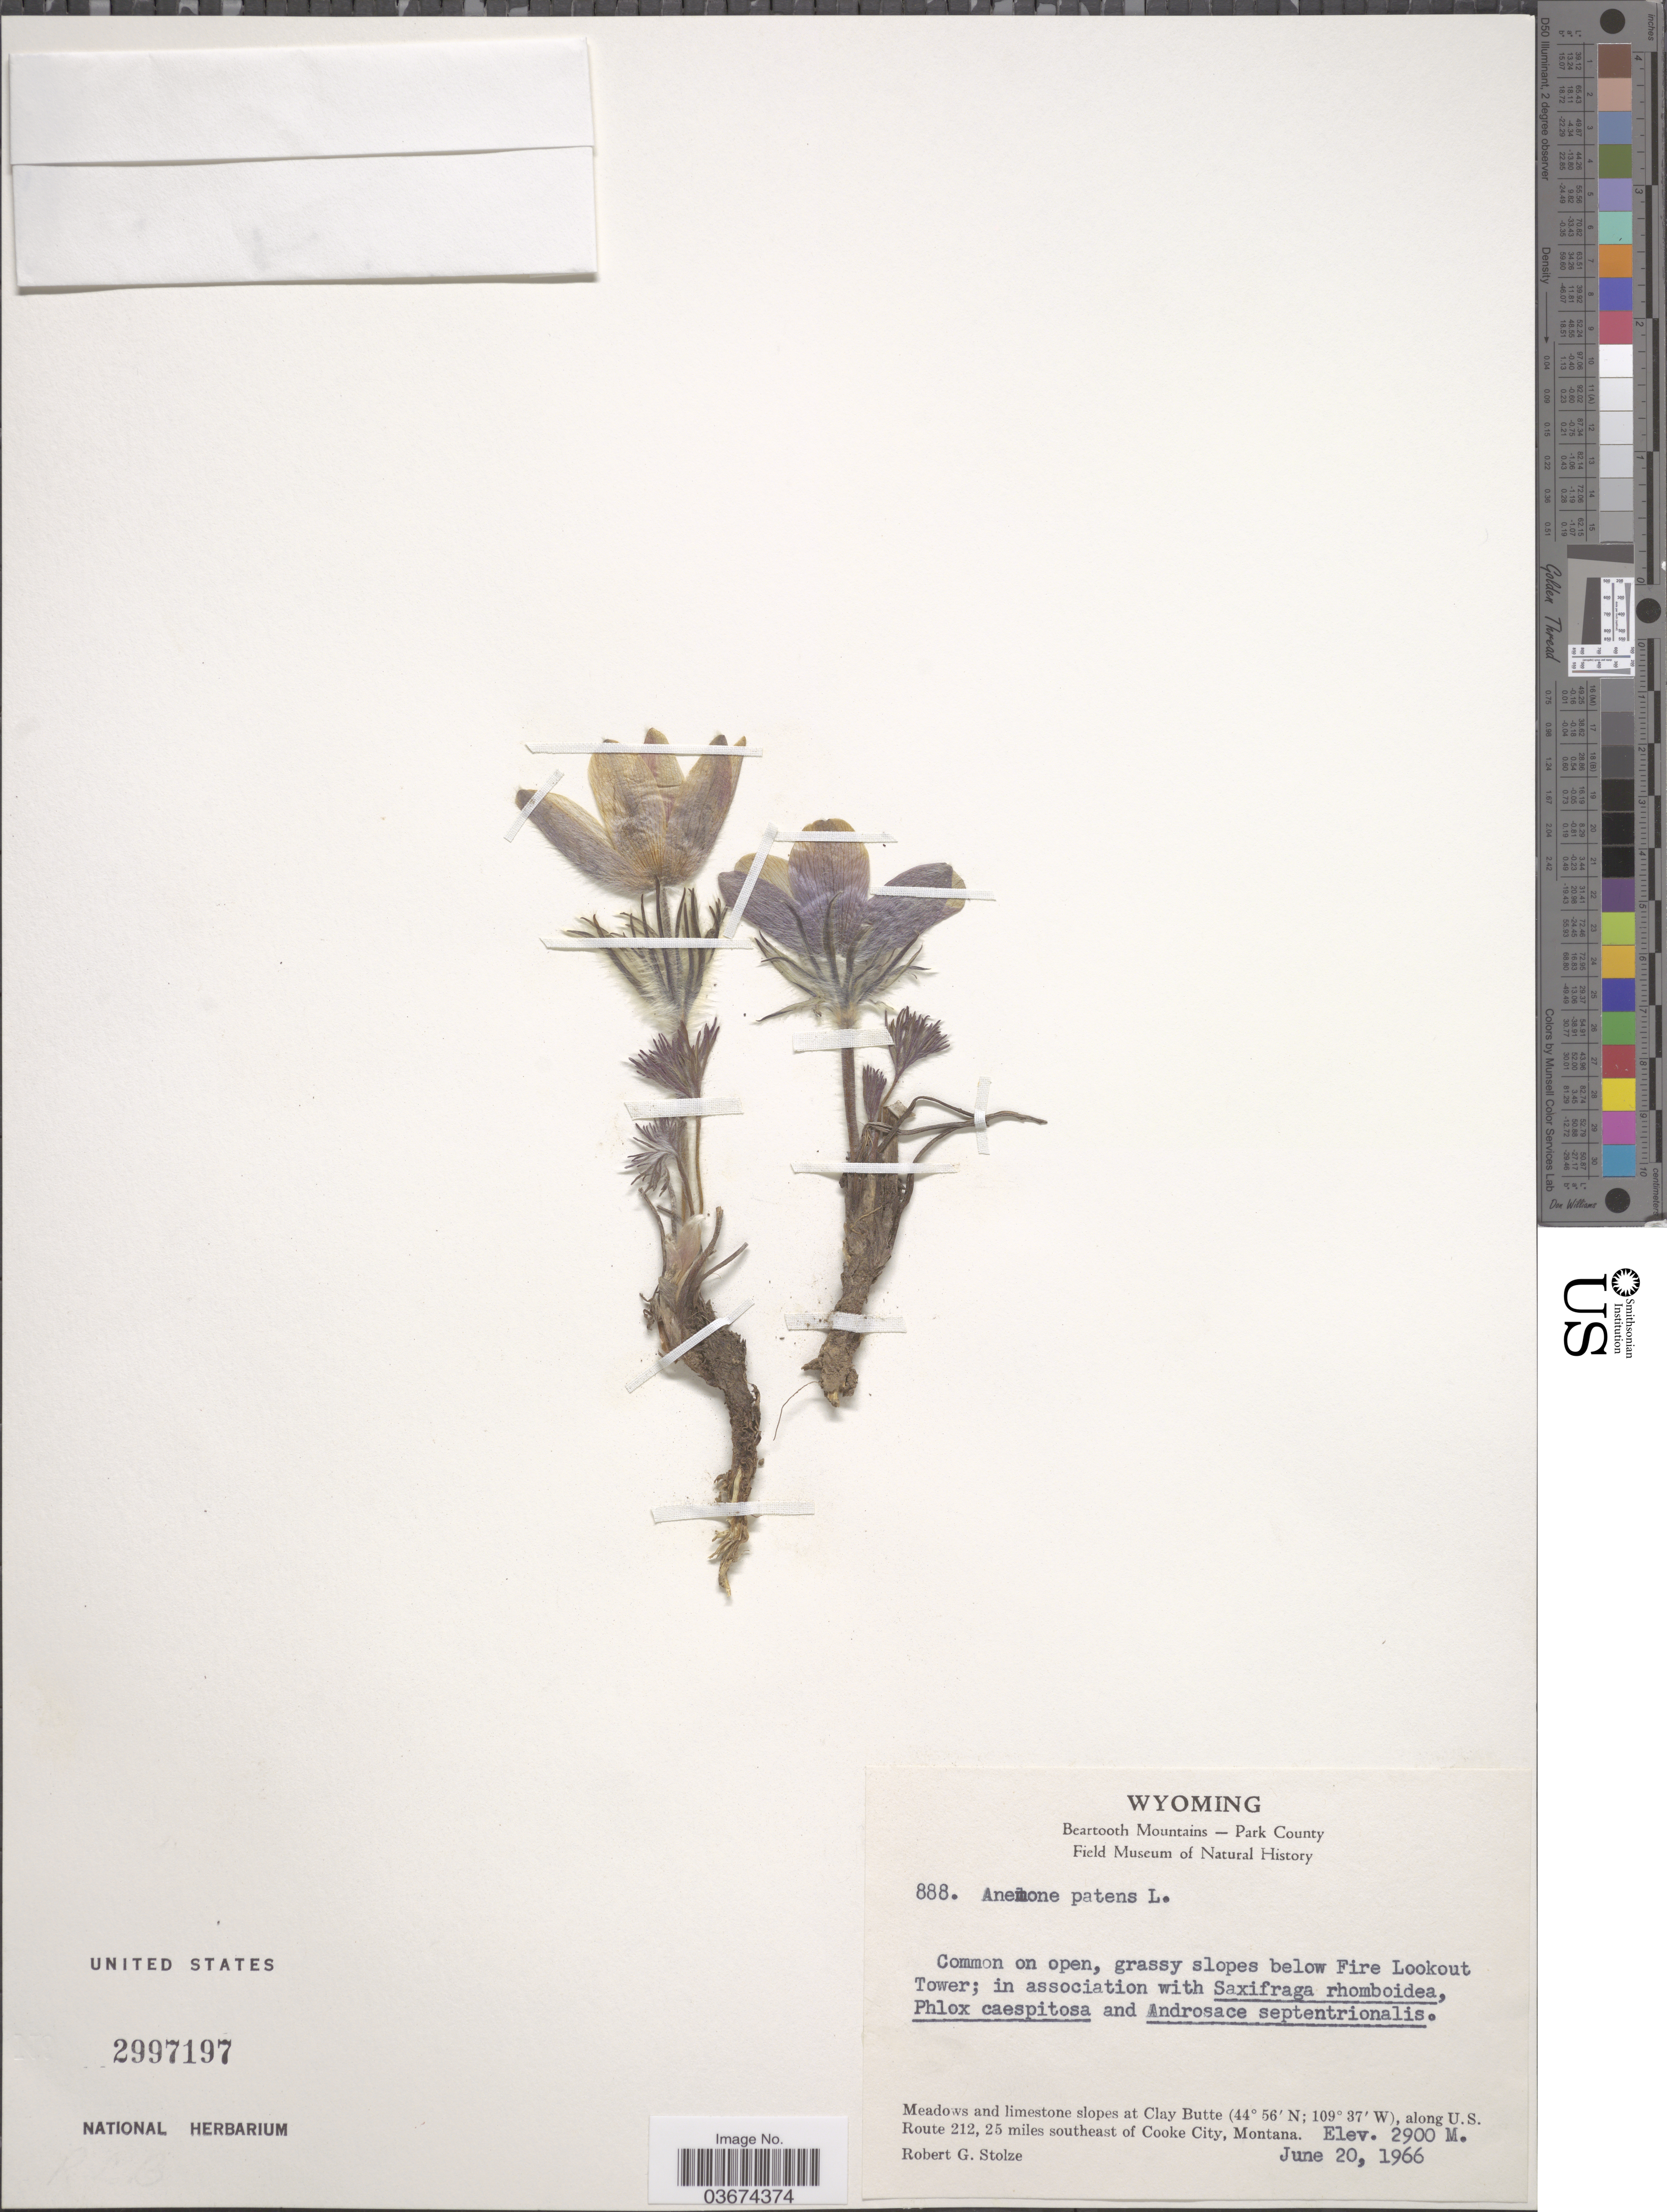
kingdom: Plantae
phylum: Tracheophyta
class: Magnoliopsida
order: Ranunculales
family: Ranunculaceae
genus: Pulsatilla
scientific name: Pulsatilla nuttalliana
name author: (DC.) Bercht. & J. Presl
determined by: Strong, Mark T., (BOT), Smithsonian Institution - National Museum of Natural History (UNITED STATES)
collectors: R. G. Stolze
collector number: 888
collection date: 1966-06-20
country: United States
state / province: Wyoming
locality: Below Fire Lookout Tower. Meadows and limestone slopes at Clay Butte, along U.S. Route 212, 25 miles southeast of Cooke City.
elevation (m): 2900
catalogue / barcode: US 2997197